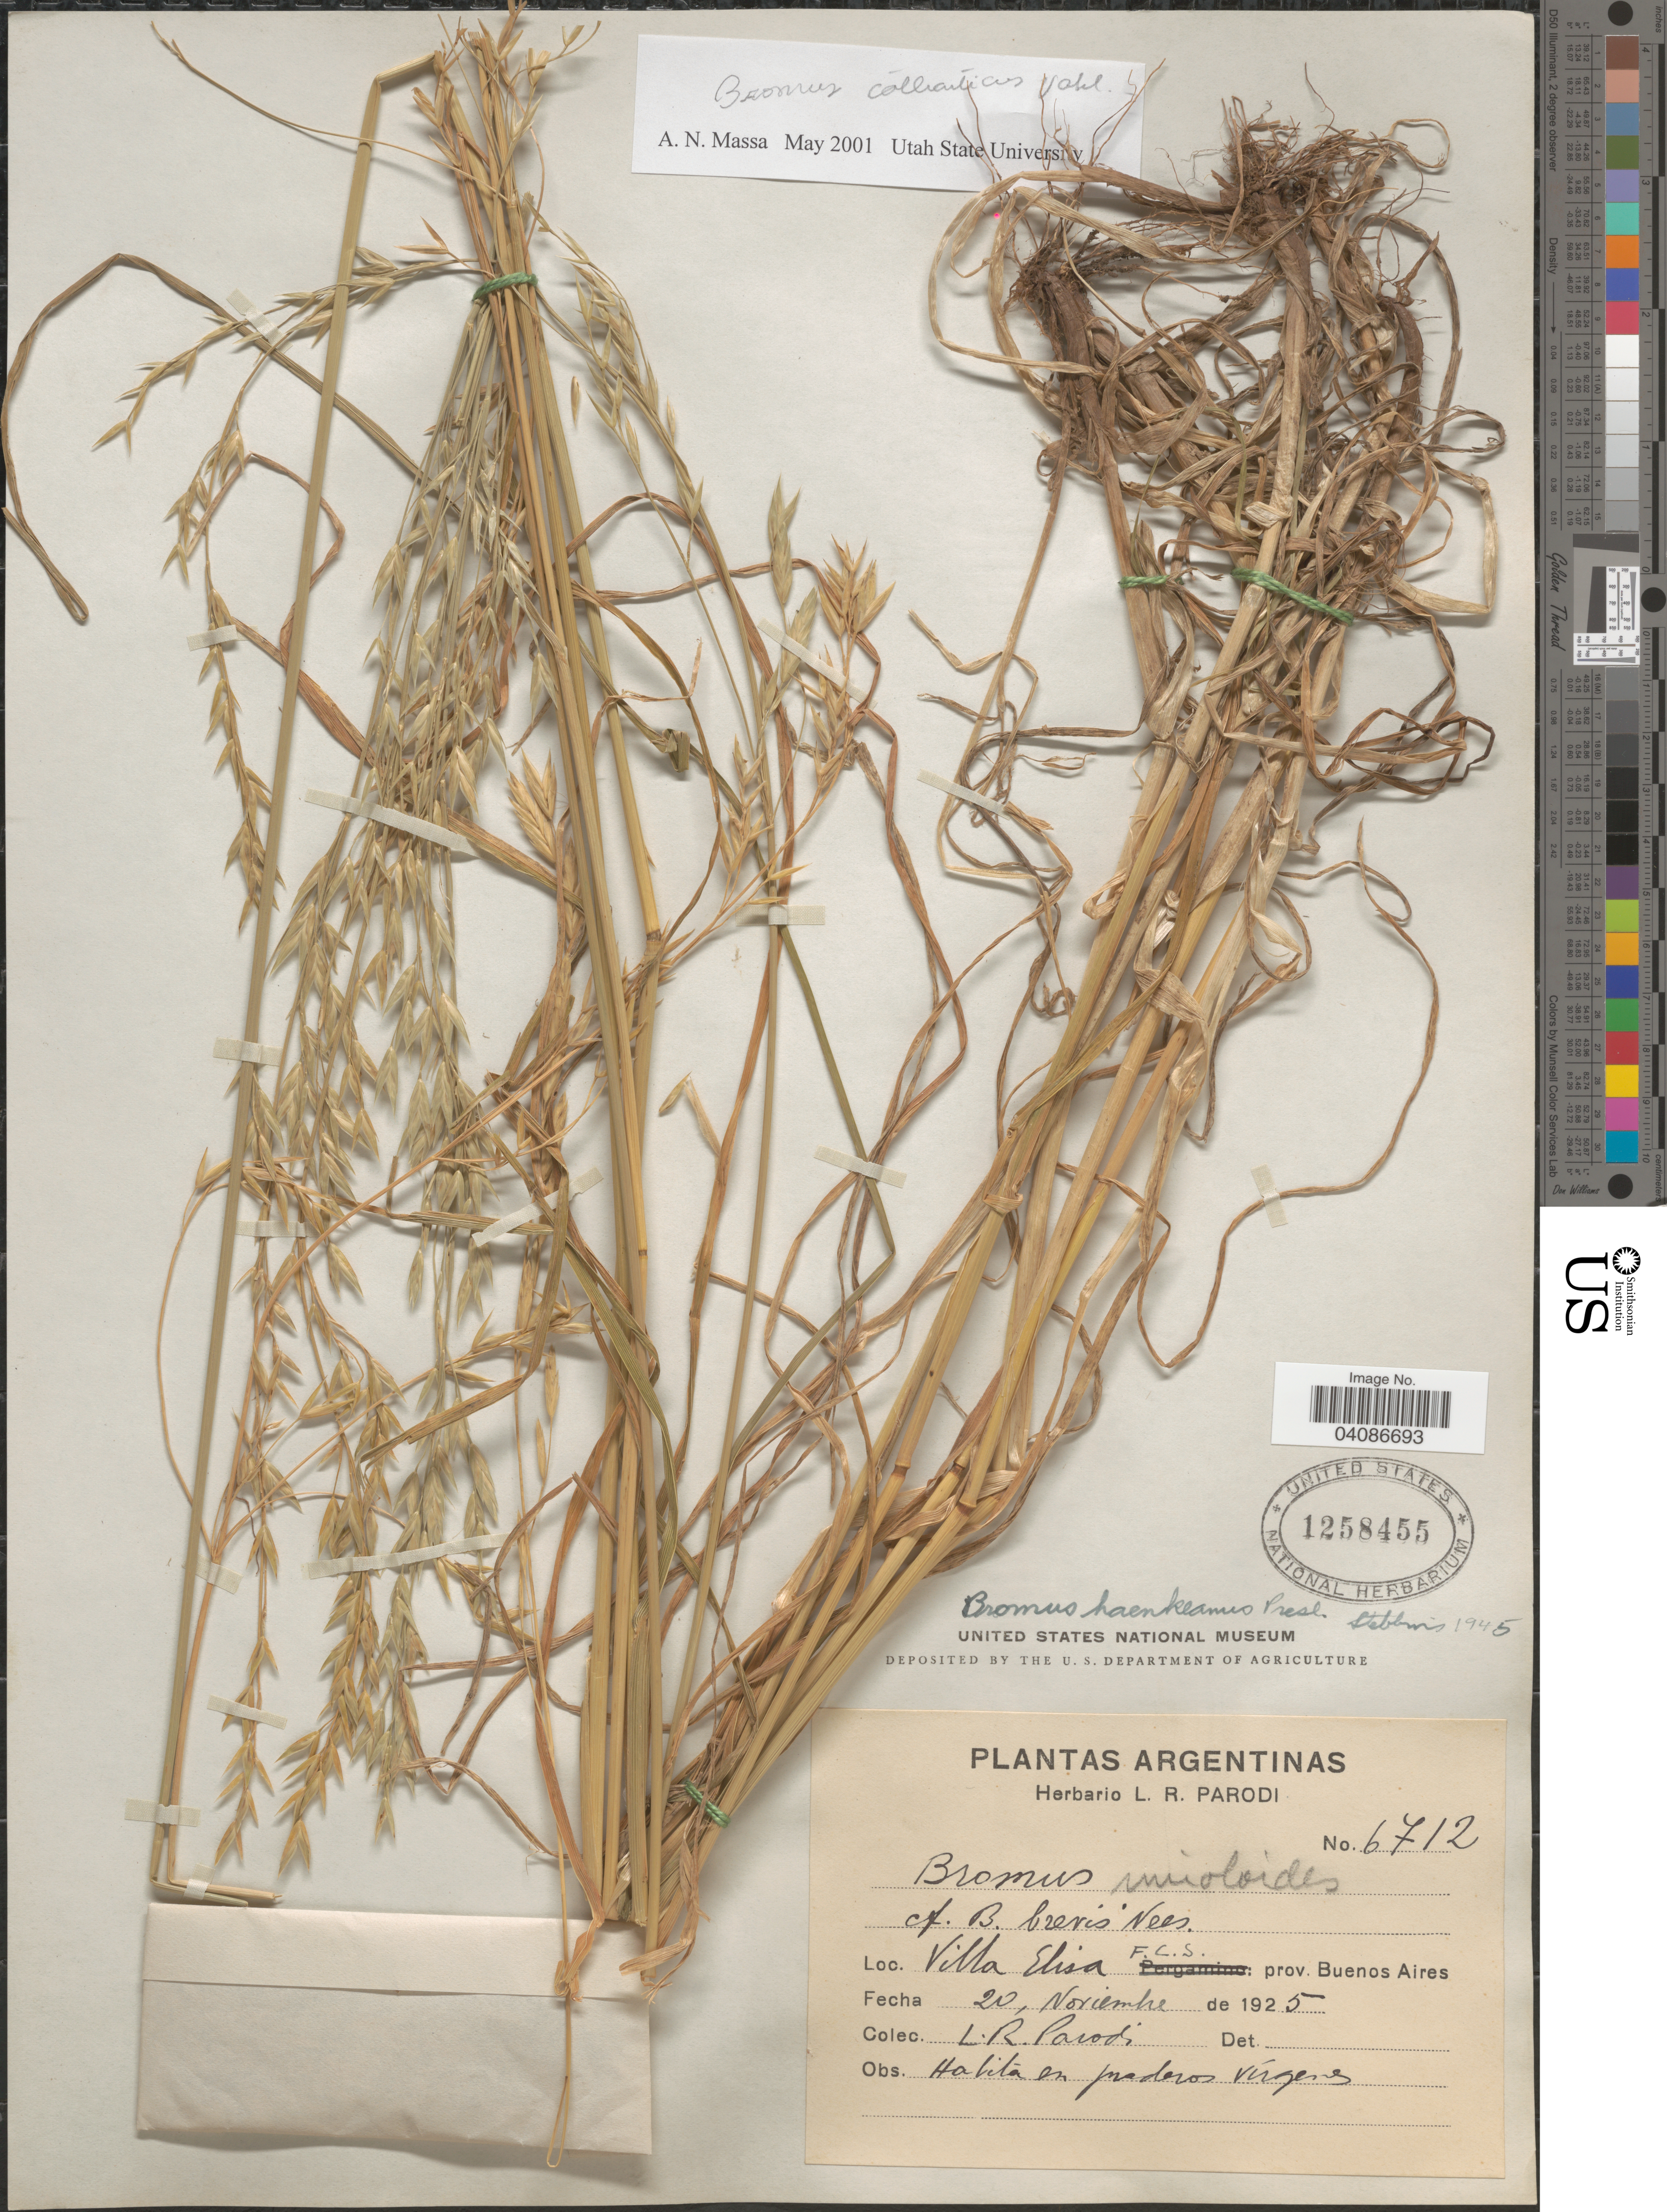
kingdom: Plantae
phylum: Tracheophyta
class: Liliopsida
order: Poales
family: Poaceae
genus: Bromus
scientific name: Bromus catharticus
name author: Vahl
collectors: L. R. Parodi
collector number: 6712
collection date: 1925-11-20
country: Argentina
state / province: Buenos Aires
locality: Villa Elisa F.C.S.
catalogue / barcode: US 1258455